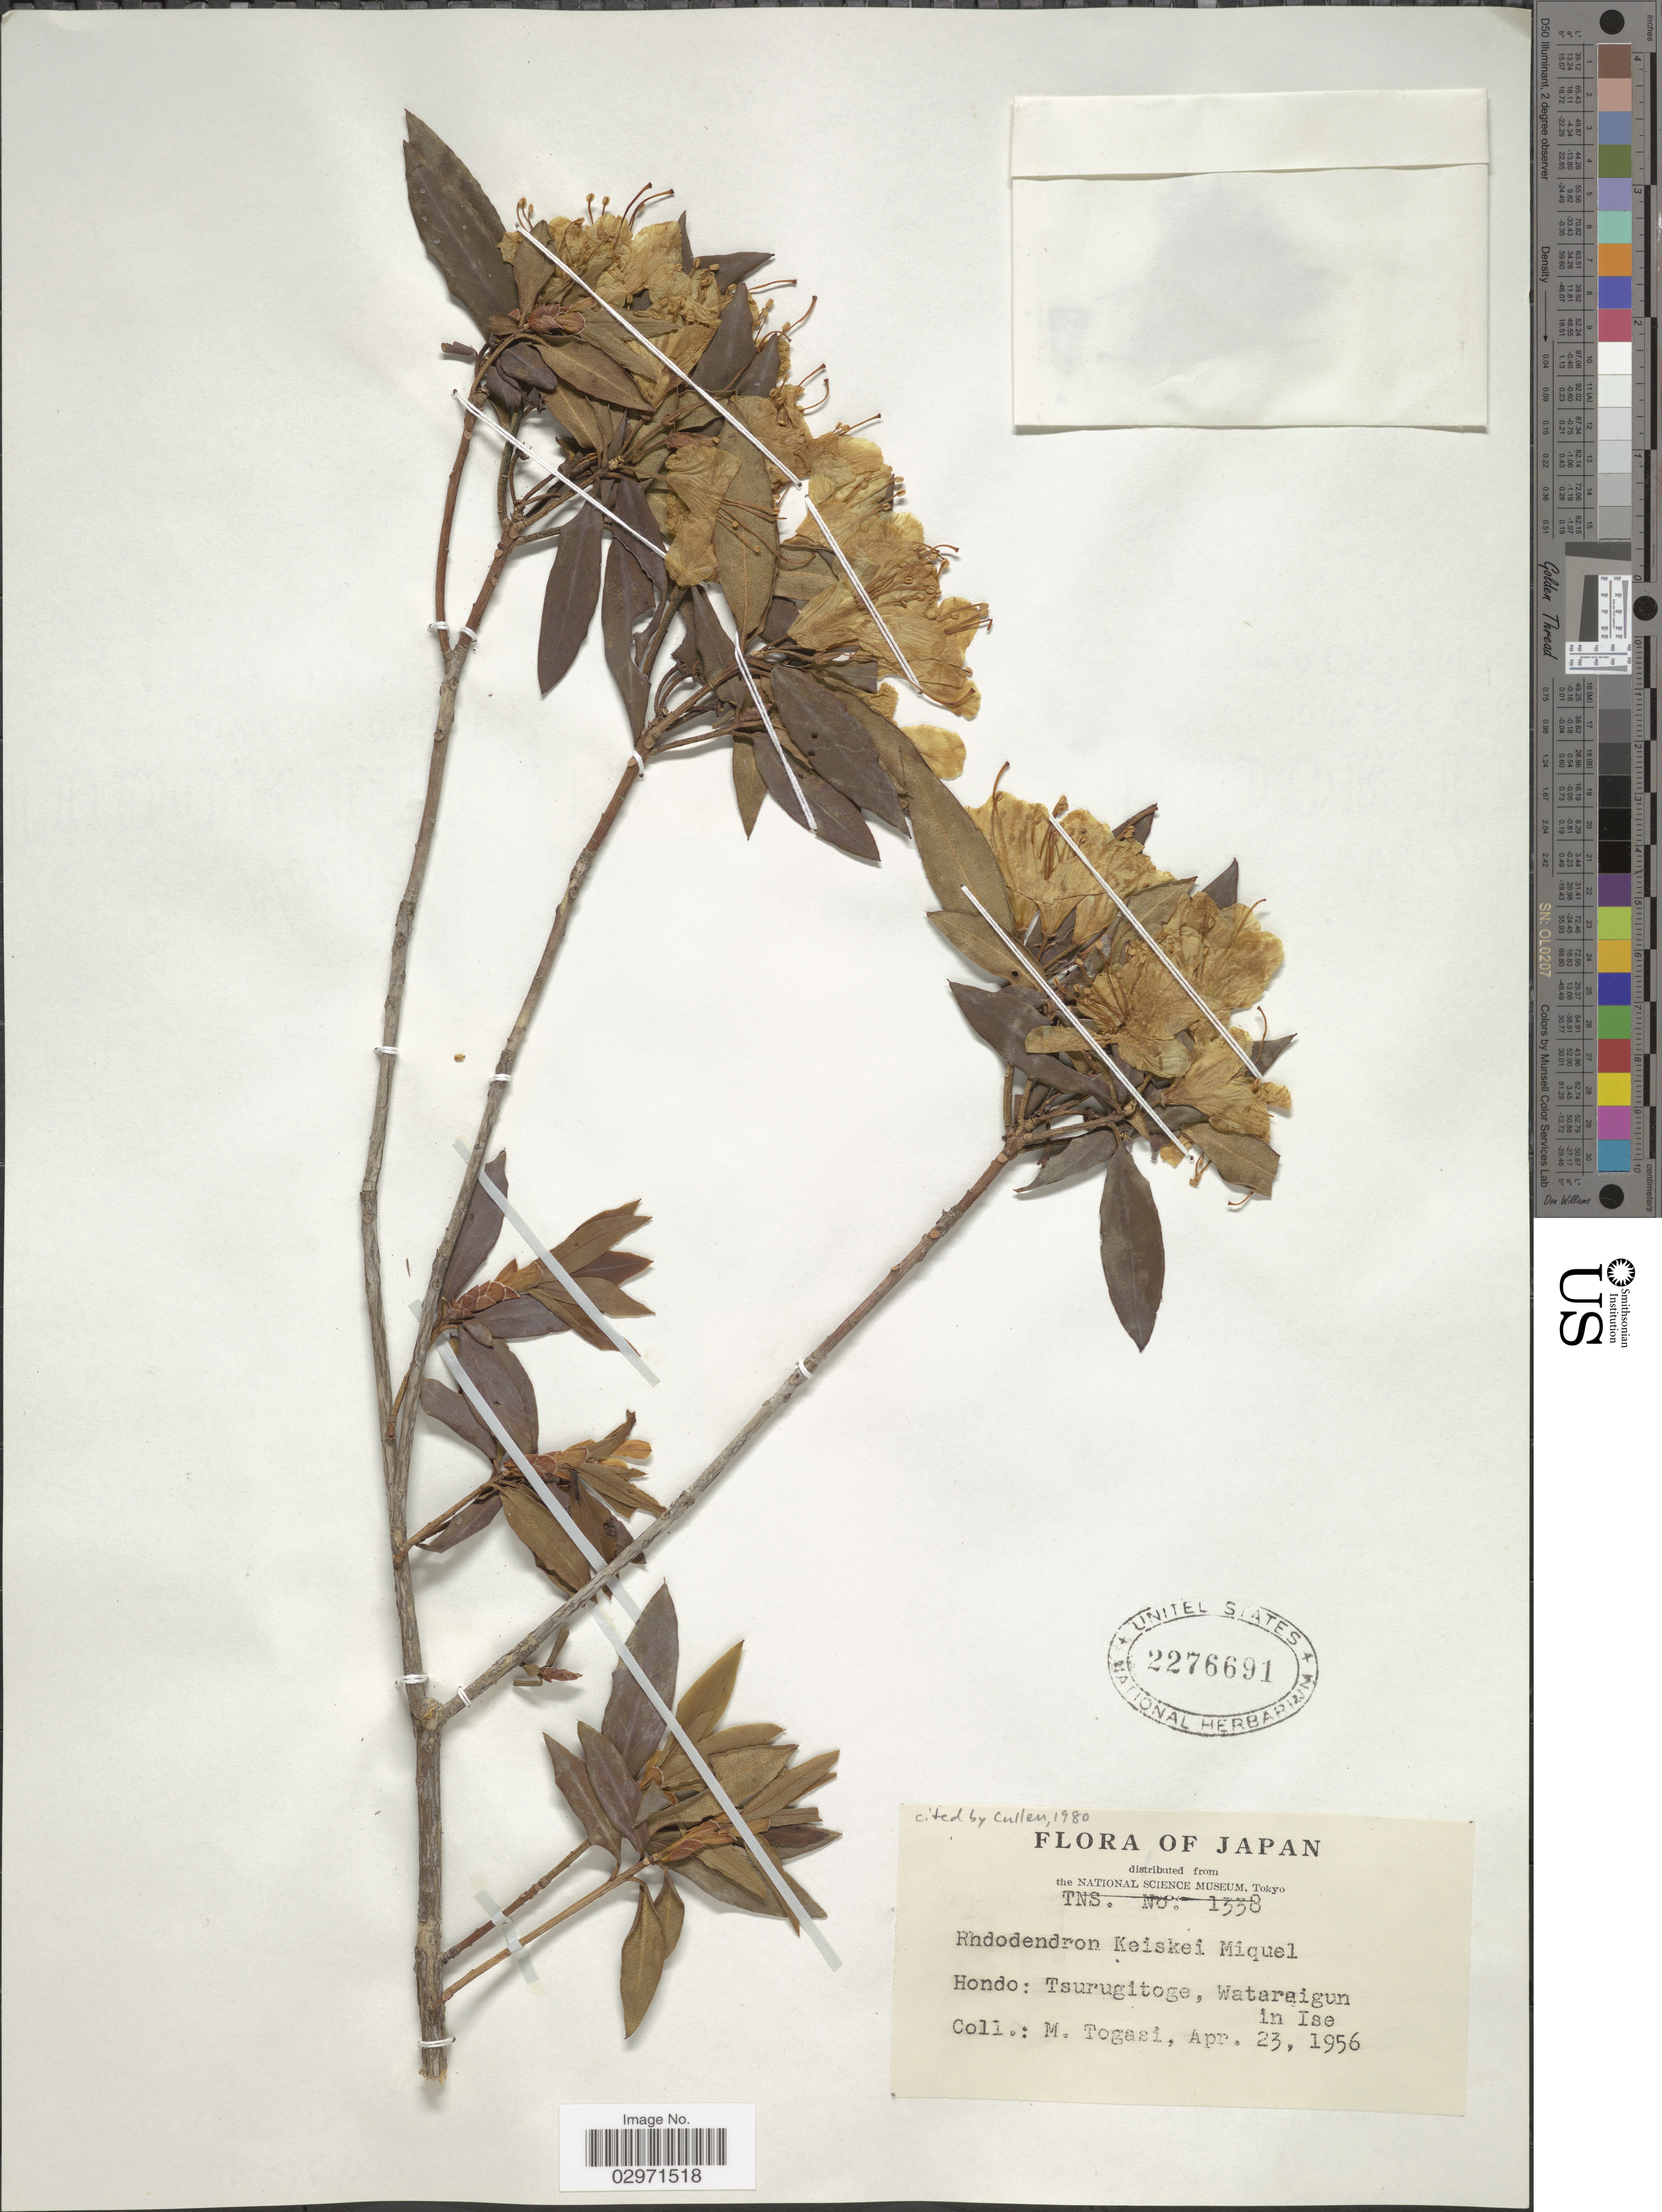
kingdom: Plantae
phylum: Tracheophyta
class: Magnoliopsida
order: Ericales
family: Ericaceae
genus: Rhododendron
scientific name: Rhododendron keiskei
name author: Miq.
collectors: M. Togasi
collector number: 1338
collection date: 1956-04-23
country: Japan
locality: Hondo: Tsurugitoge, Wataraigun in Ise.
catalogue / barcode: US 2276691